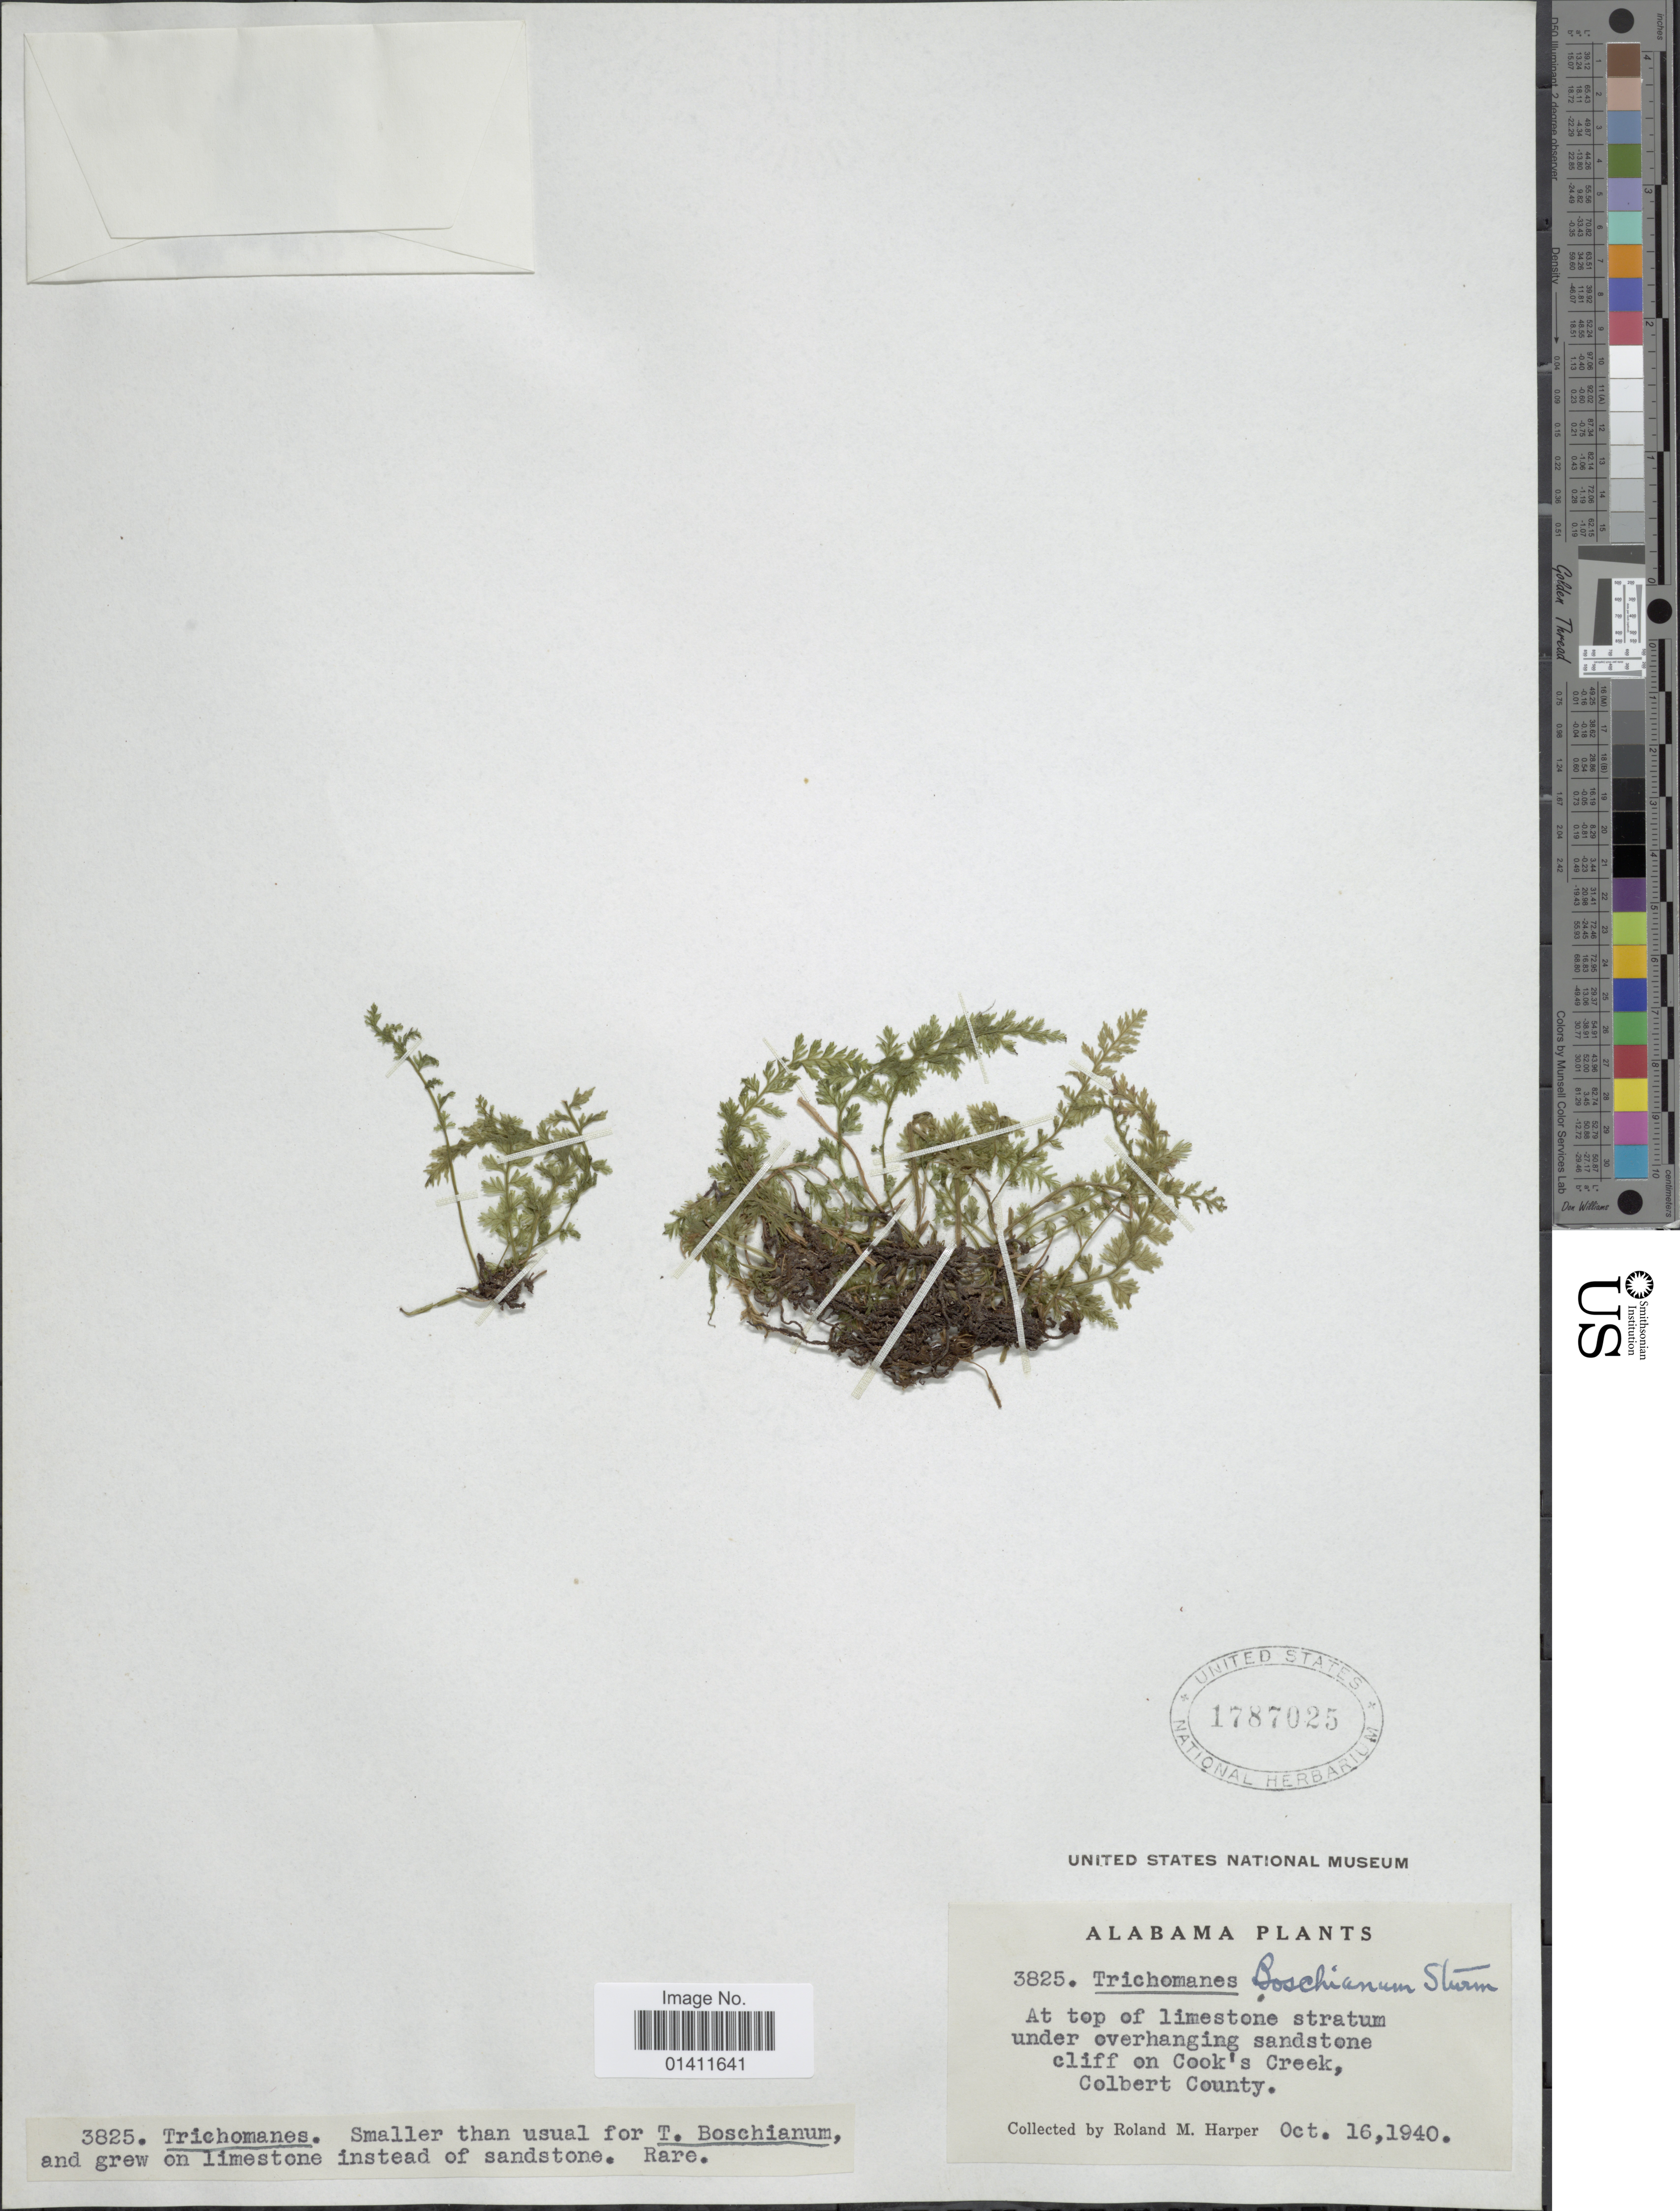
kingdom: Plantae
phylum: Tracheophyta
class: Polypodiopsida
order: Hymenophyllales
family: Hymenophyllaceae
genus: Vandenboschia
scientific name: Vandenboschia boschiana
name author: (J.W. Sturm ex Bosch) Ebihara & K. Iwats.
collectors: R. M. Harper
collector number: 3825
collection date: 1940-10-16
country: United States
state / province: Alabama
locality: Cliff on Cook's Creek, Colbert County.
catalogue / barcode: US 1787025